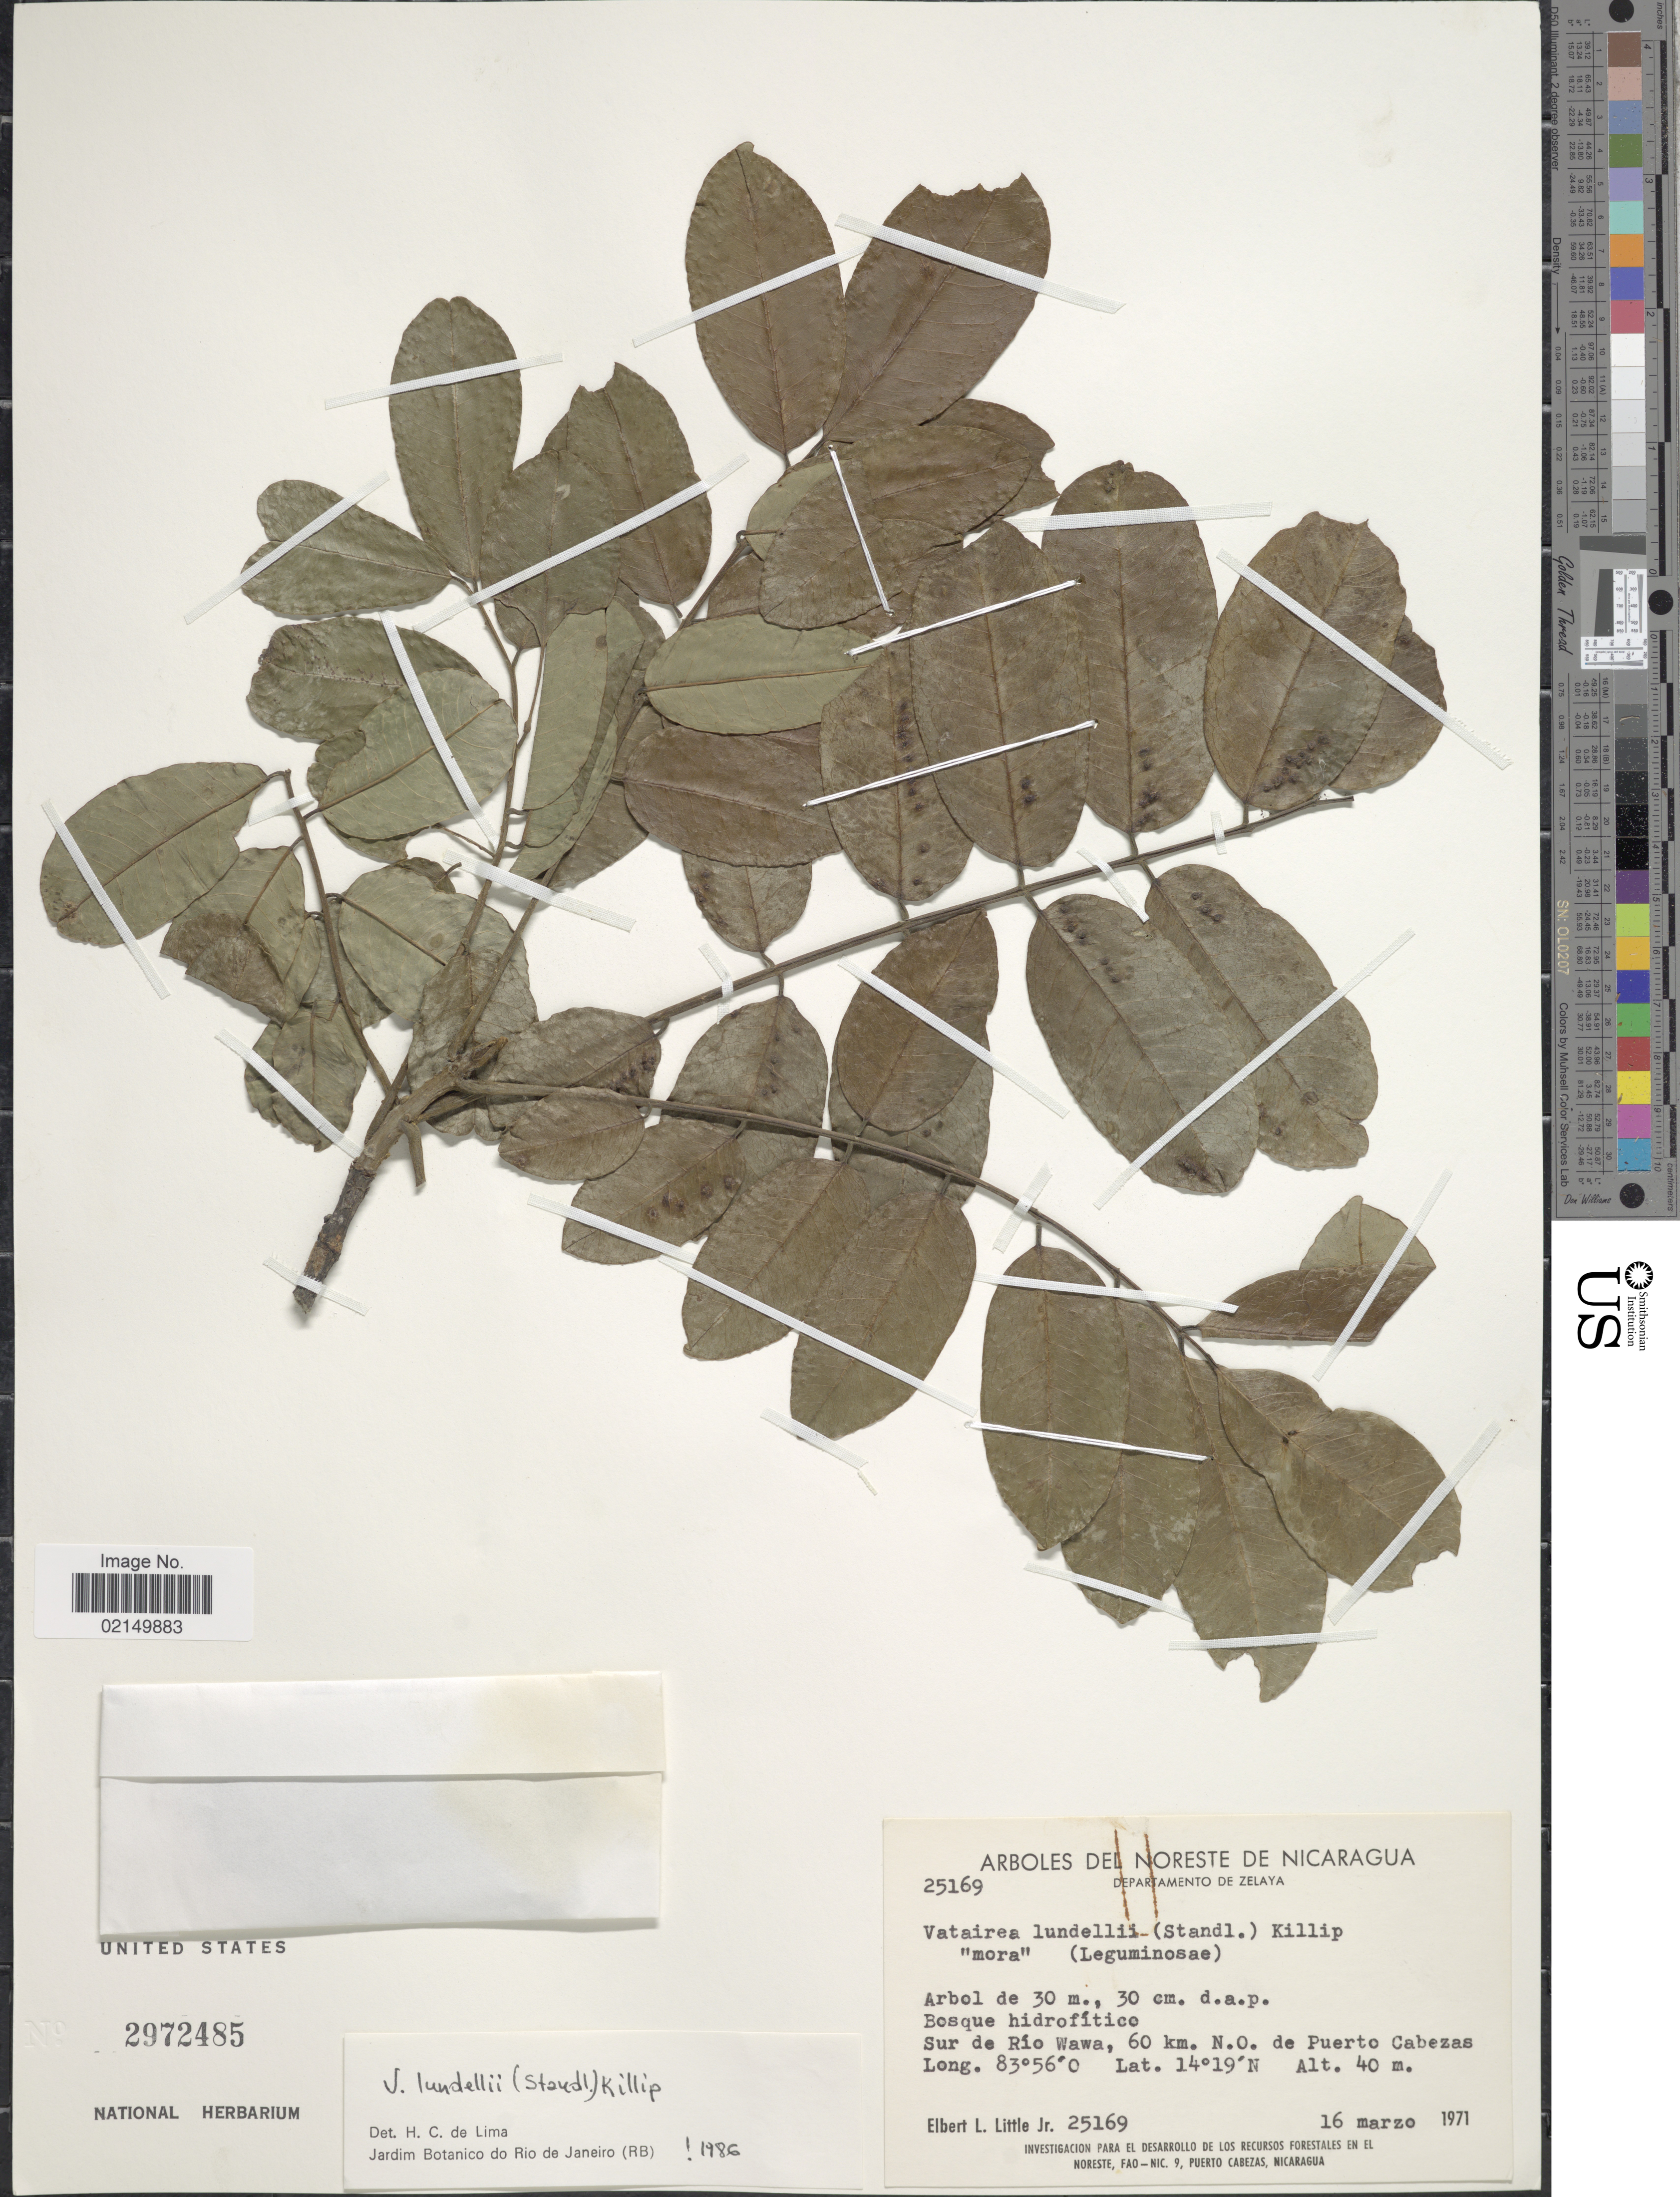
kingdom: Plantae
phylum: Tracheophyta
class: Magnoliopsida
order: Fabales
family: Fabaceae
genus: Vatairea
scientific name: Vatairea lundellii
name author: (Standl.) Killip ex Record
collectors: E. L. Little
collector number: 25169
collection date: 1971-03-16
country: Nicaragua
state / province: Atlantico Norte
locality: Arboles del Noretste de Nicaragua, Departamento de Zelaya, Sur de Río Wawa, 60 km N.O. de Puerto Cabezas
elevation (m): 40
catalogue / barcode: US 2972485